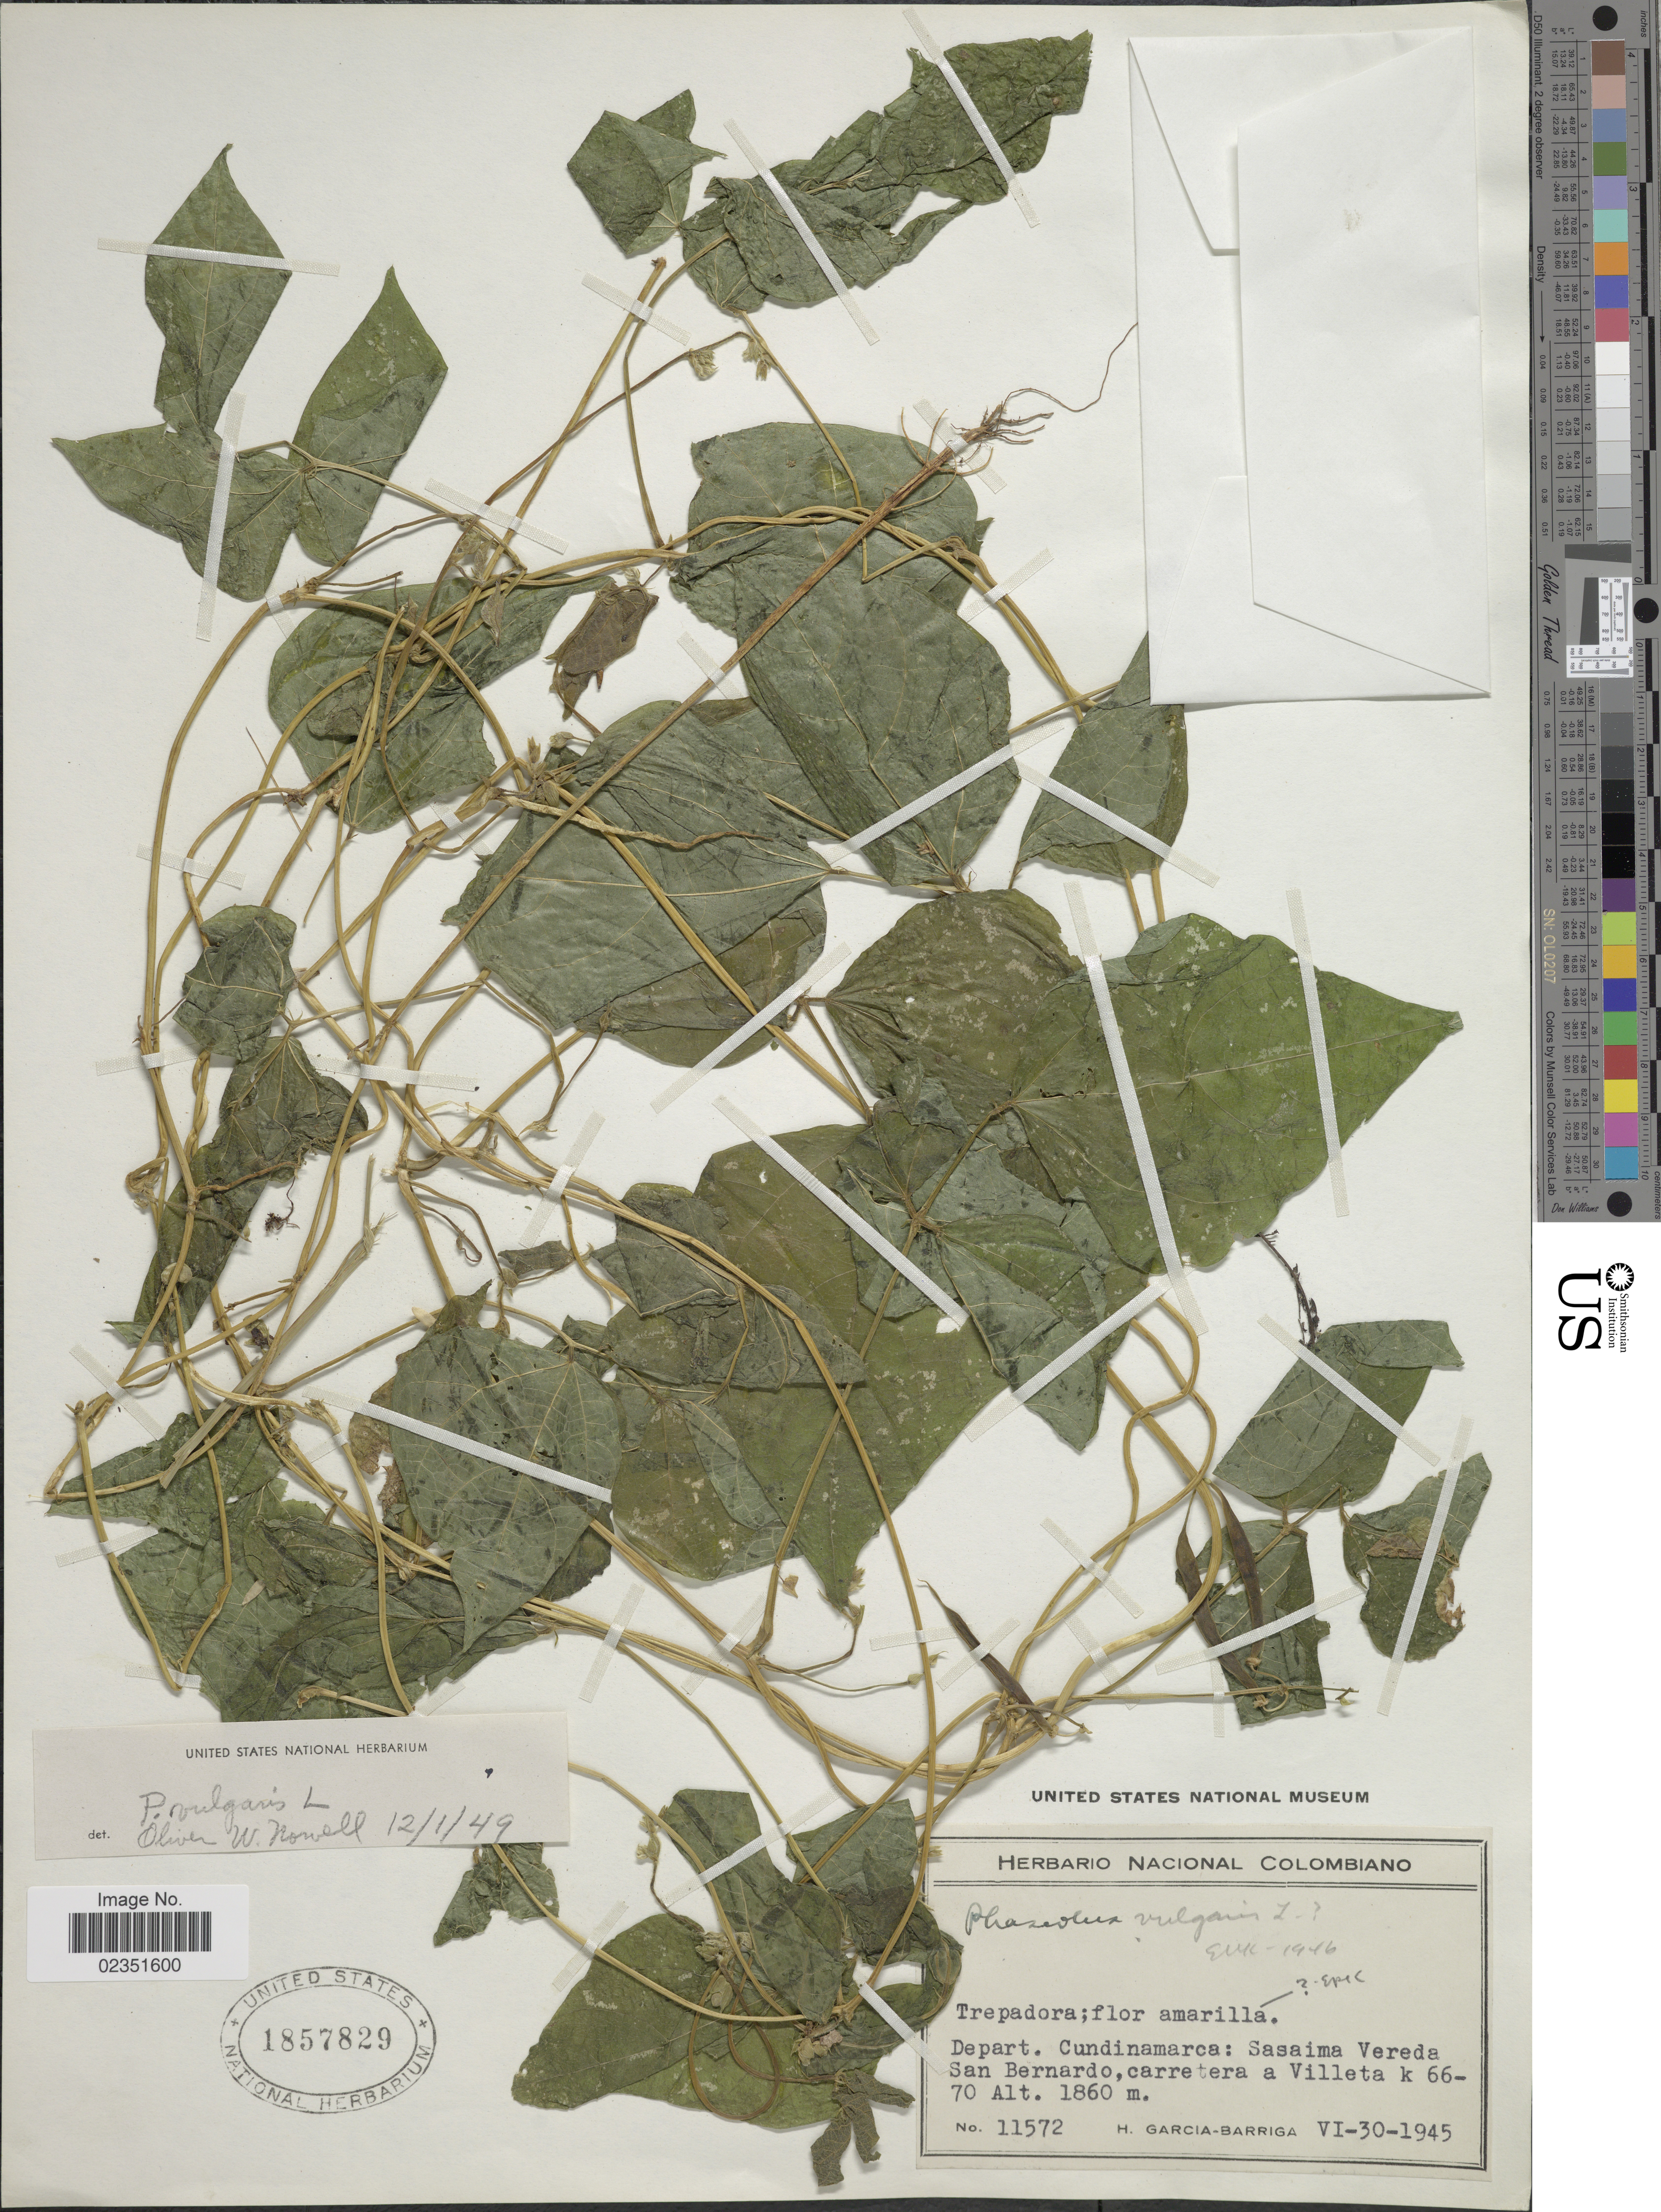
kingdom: Plantae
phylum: Tracheophyta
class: Magnoliopsida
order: Fabales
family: Fabaceae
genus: Phaseolus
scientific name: Phaseolus vulgaris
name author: L.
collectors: H. García Barriga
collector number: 11572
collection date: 1945-04-30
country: Colombia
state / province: Cundinamarca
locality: Sasaima Vereda San Bernardo, carretera a Villeta k 66-70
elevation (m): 1860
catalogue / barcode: US 1857829